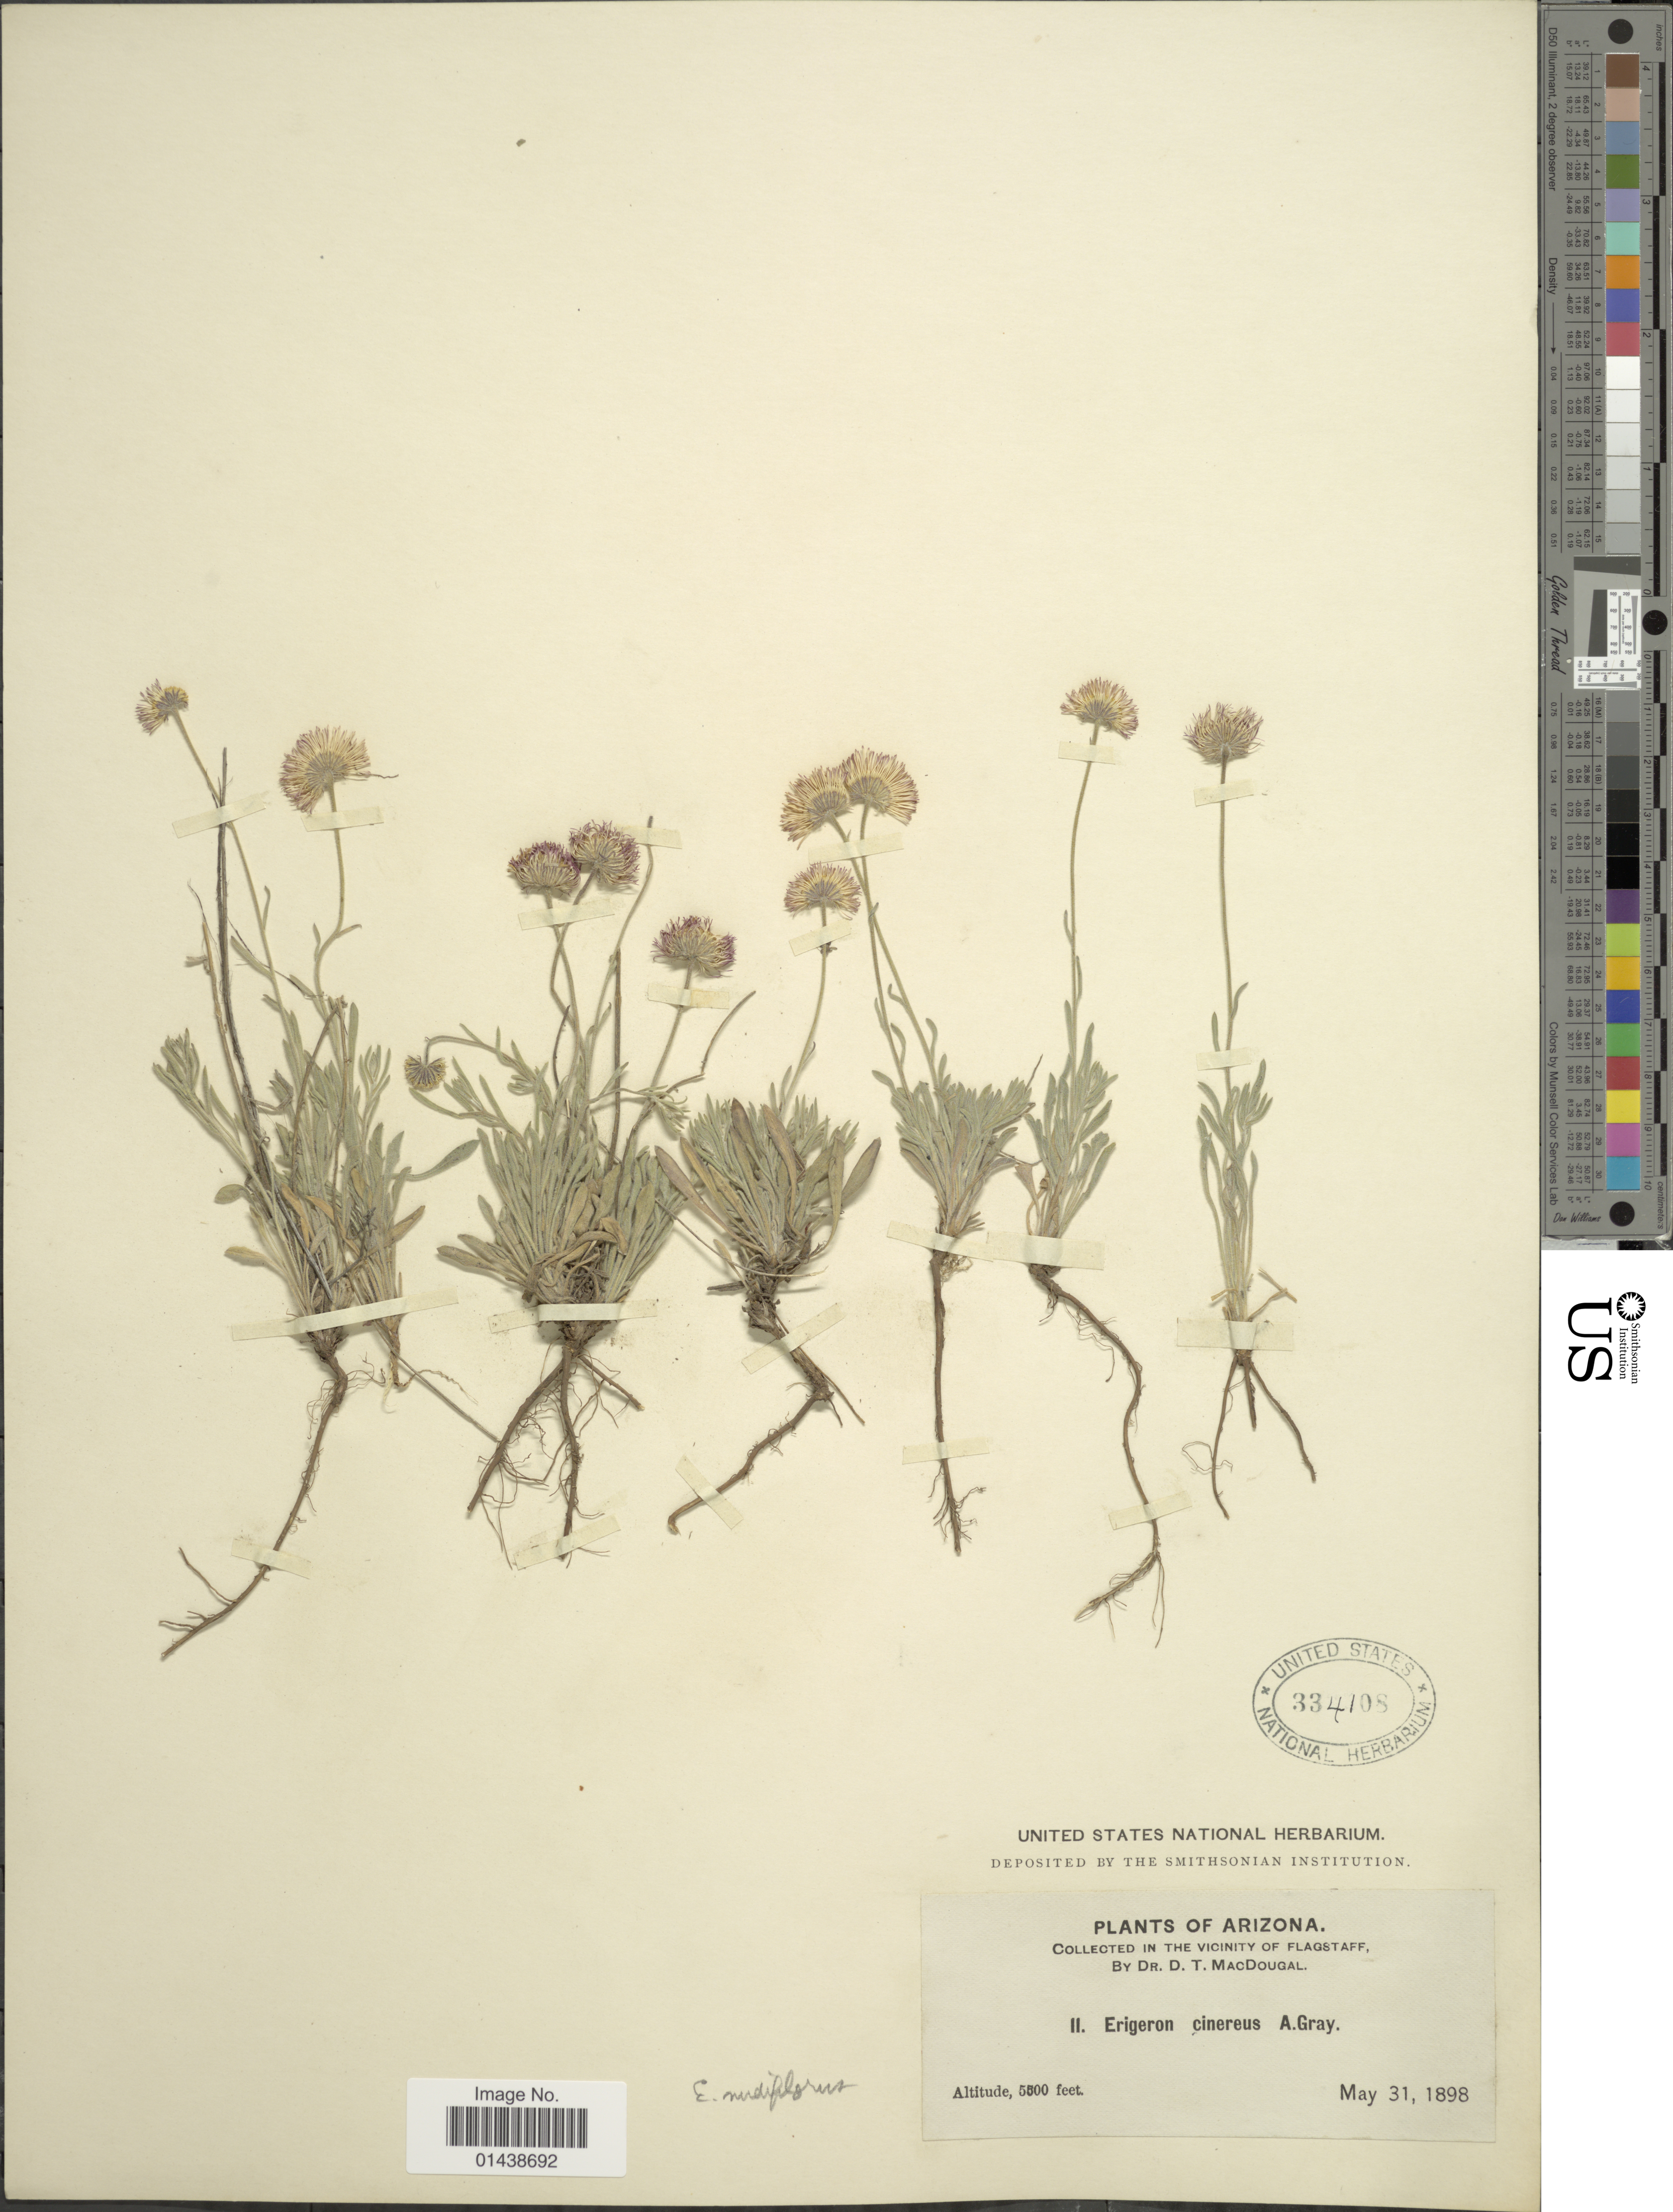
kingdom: Plantae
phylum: Tracheophyta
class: Magnoliopsida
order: Asterales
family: Asteraceae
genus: Erigeron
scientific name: Erigeron nudiflorus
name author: Buckley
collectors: D. T. MacDougal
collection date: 1898-05-31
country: United States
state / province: Arizona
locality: Vicinity of Flagstaff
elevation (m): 1676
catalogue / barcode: US 334108